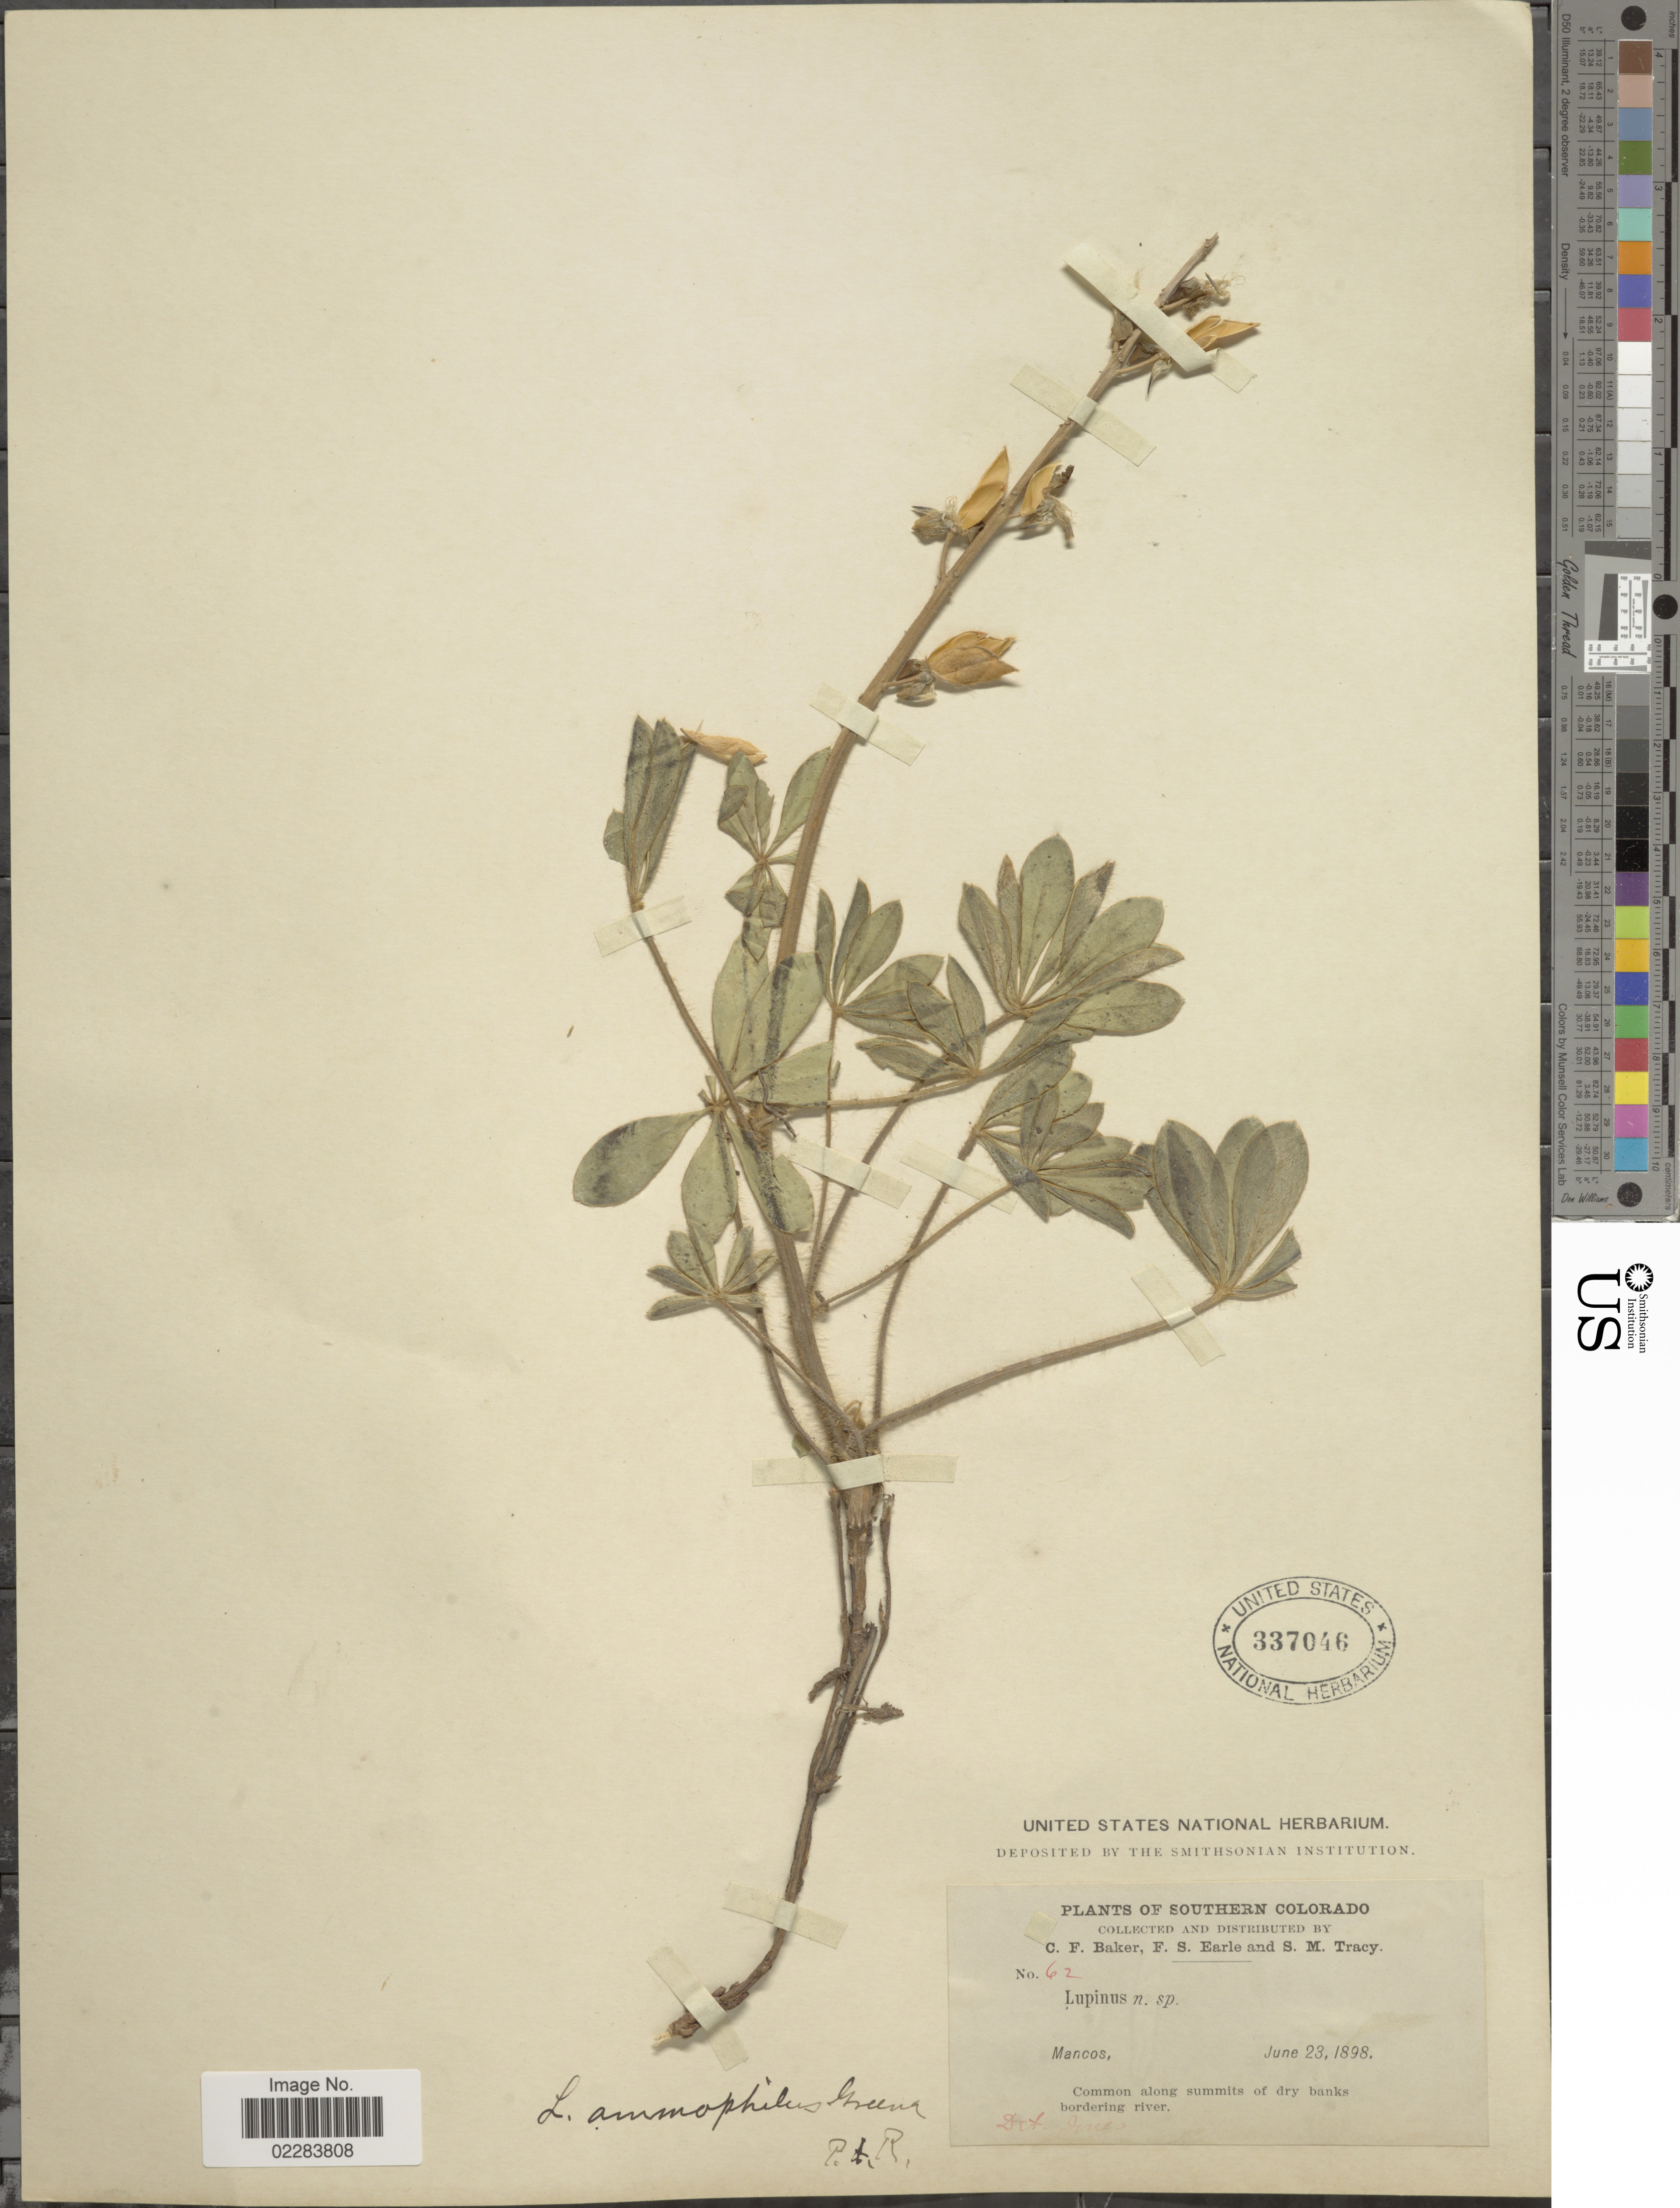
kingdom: Plantae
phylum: Tracheophyta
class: Magnoliopsida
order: Fabales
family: Fabaceae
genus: Lupinus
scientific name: Lupinus ammophilus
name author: Greene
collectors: C. F. Baker, F. S. Earle & S. Stracy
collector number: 62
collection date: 1898-06-23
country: United States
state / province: Colorado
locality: Southern Colorado. mancos. Common along summits of dry banks bordering river.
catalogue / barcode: US 337046